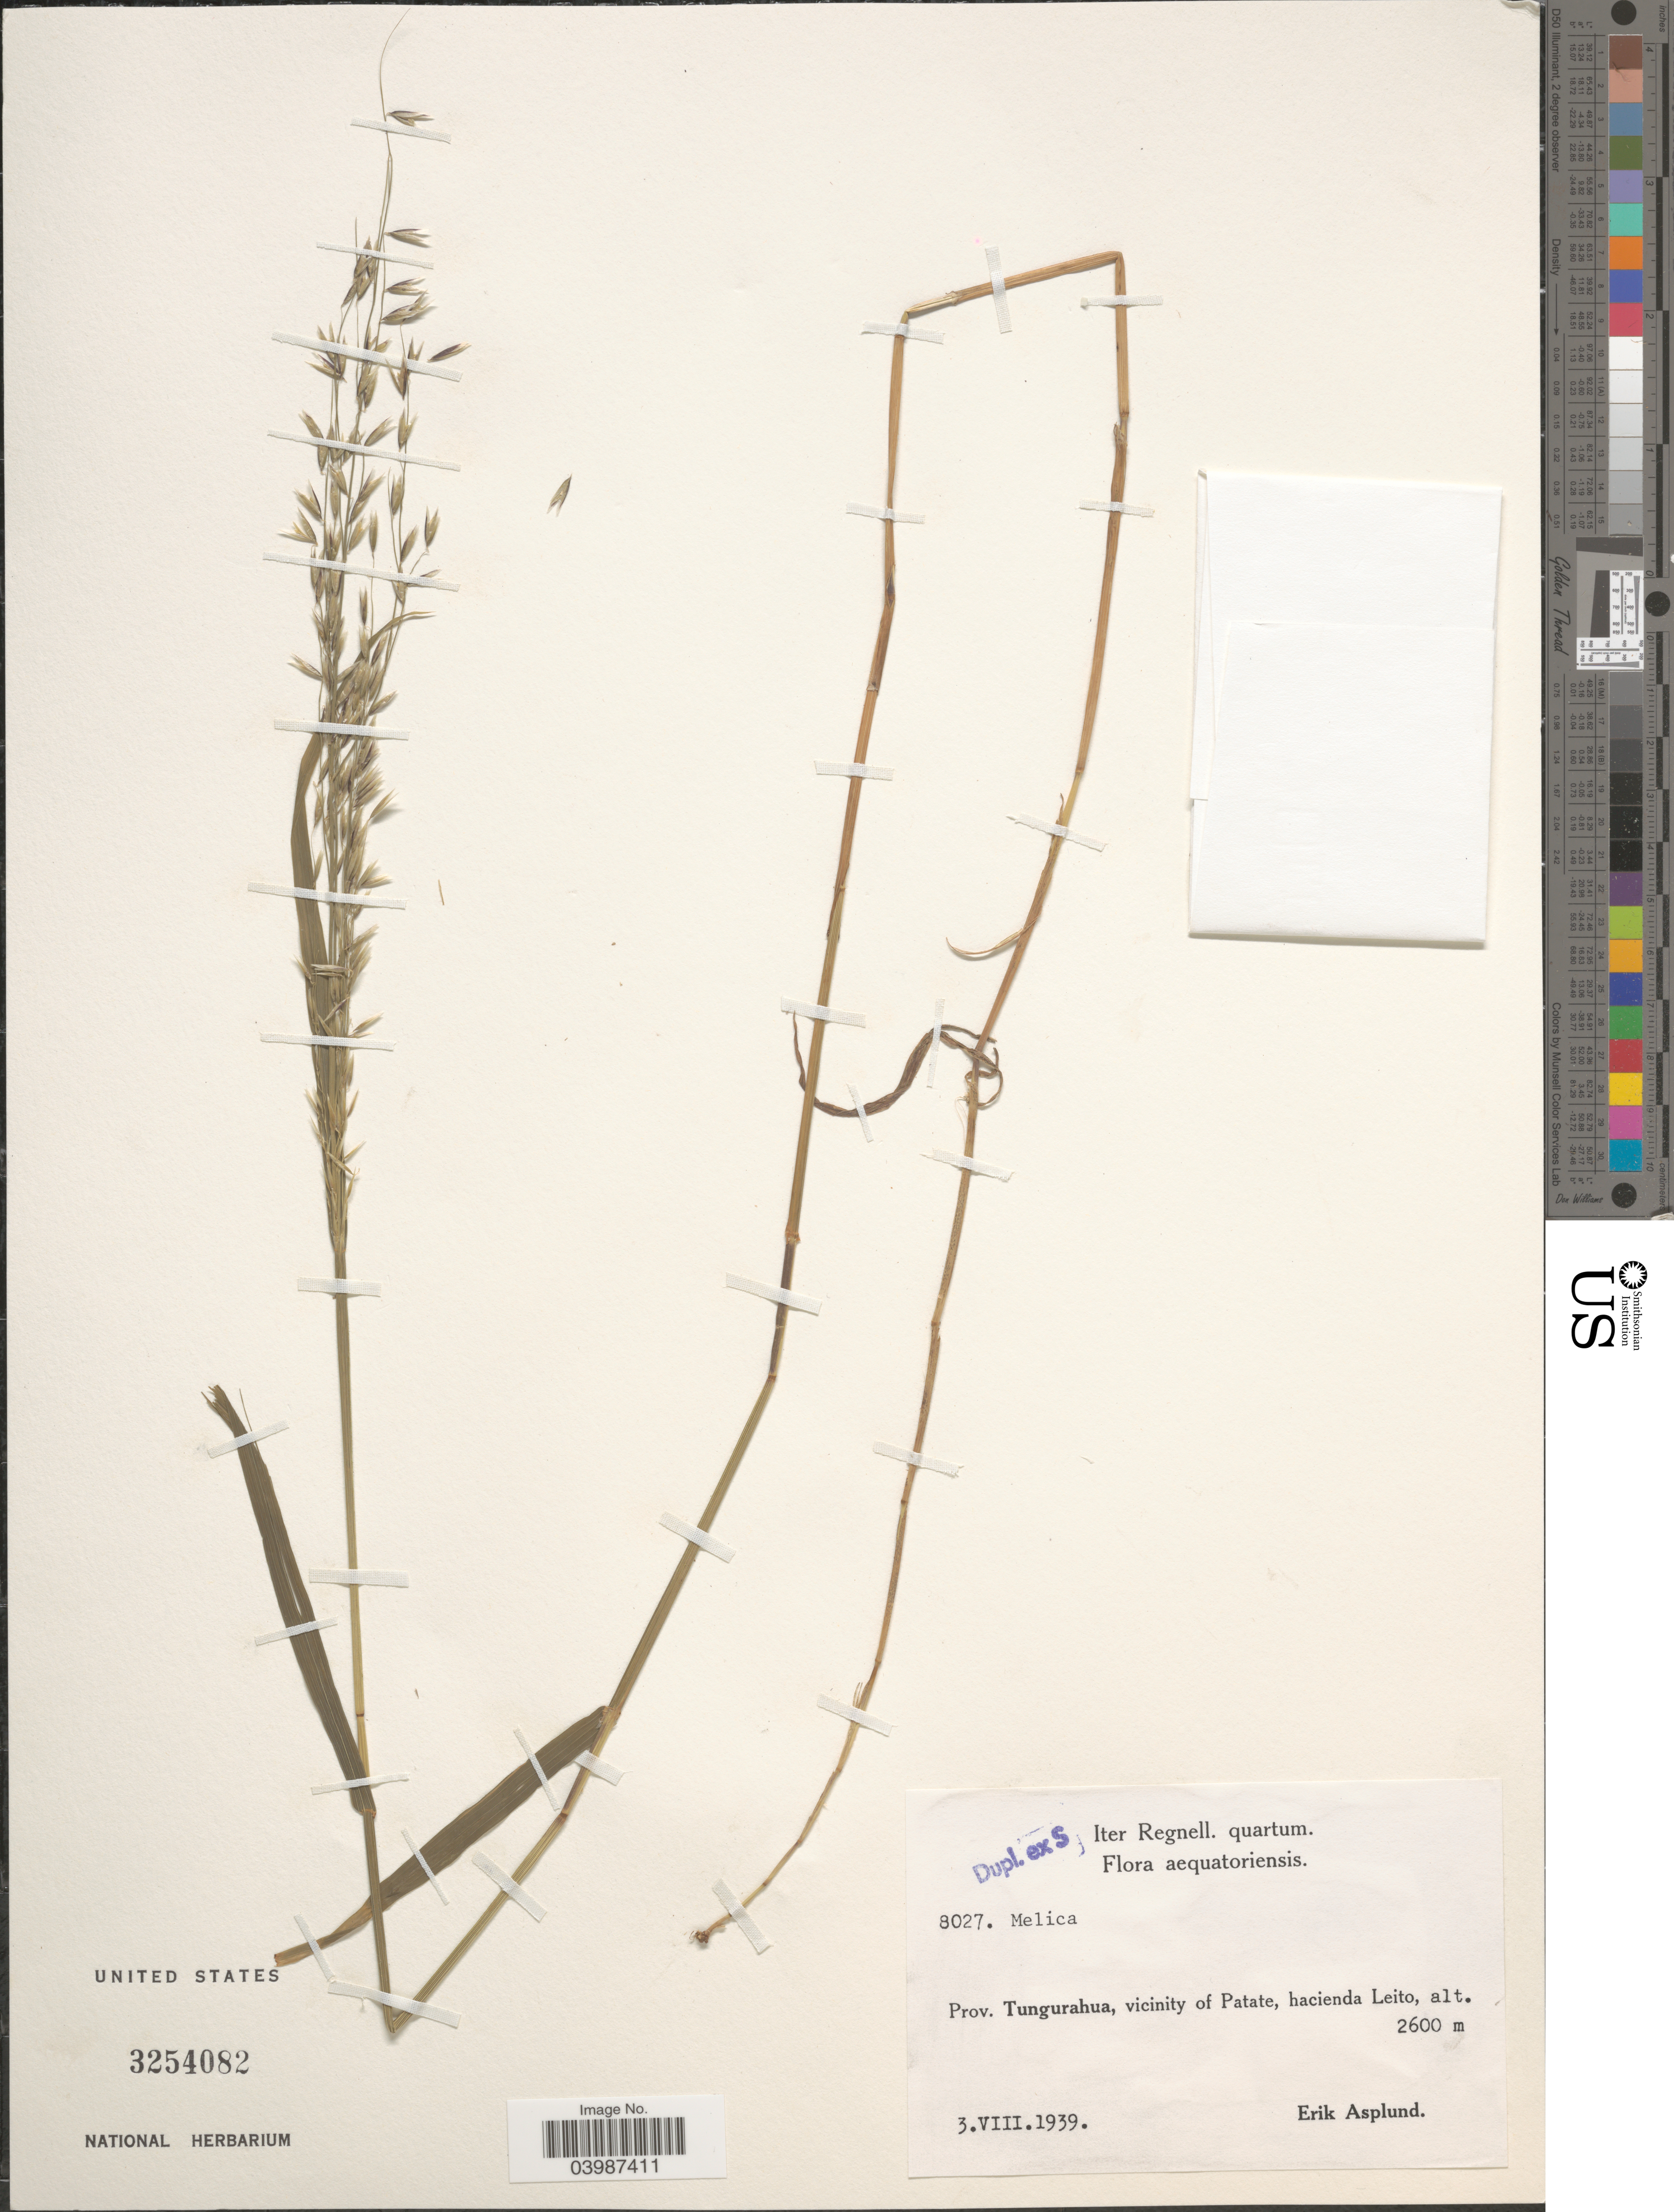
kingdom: Plantae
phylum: Tracheophyta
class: Liliopsida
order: Poales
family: Poaceae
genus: Melica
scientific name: Melica sp.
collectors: E. Asplund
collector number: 8027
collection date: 1939-08-03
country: Ecuador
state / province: Tungurahua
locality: Vicinity of Patate, hacienda Leito.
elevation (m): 2600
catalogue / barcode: US 3254082